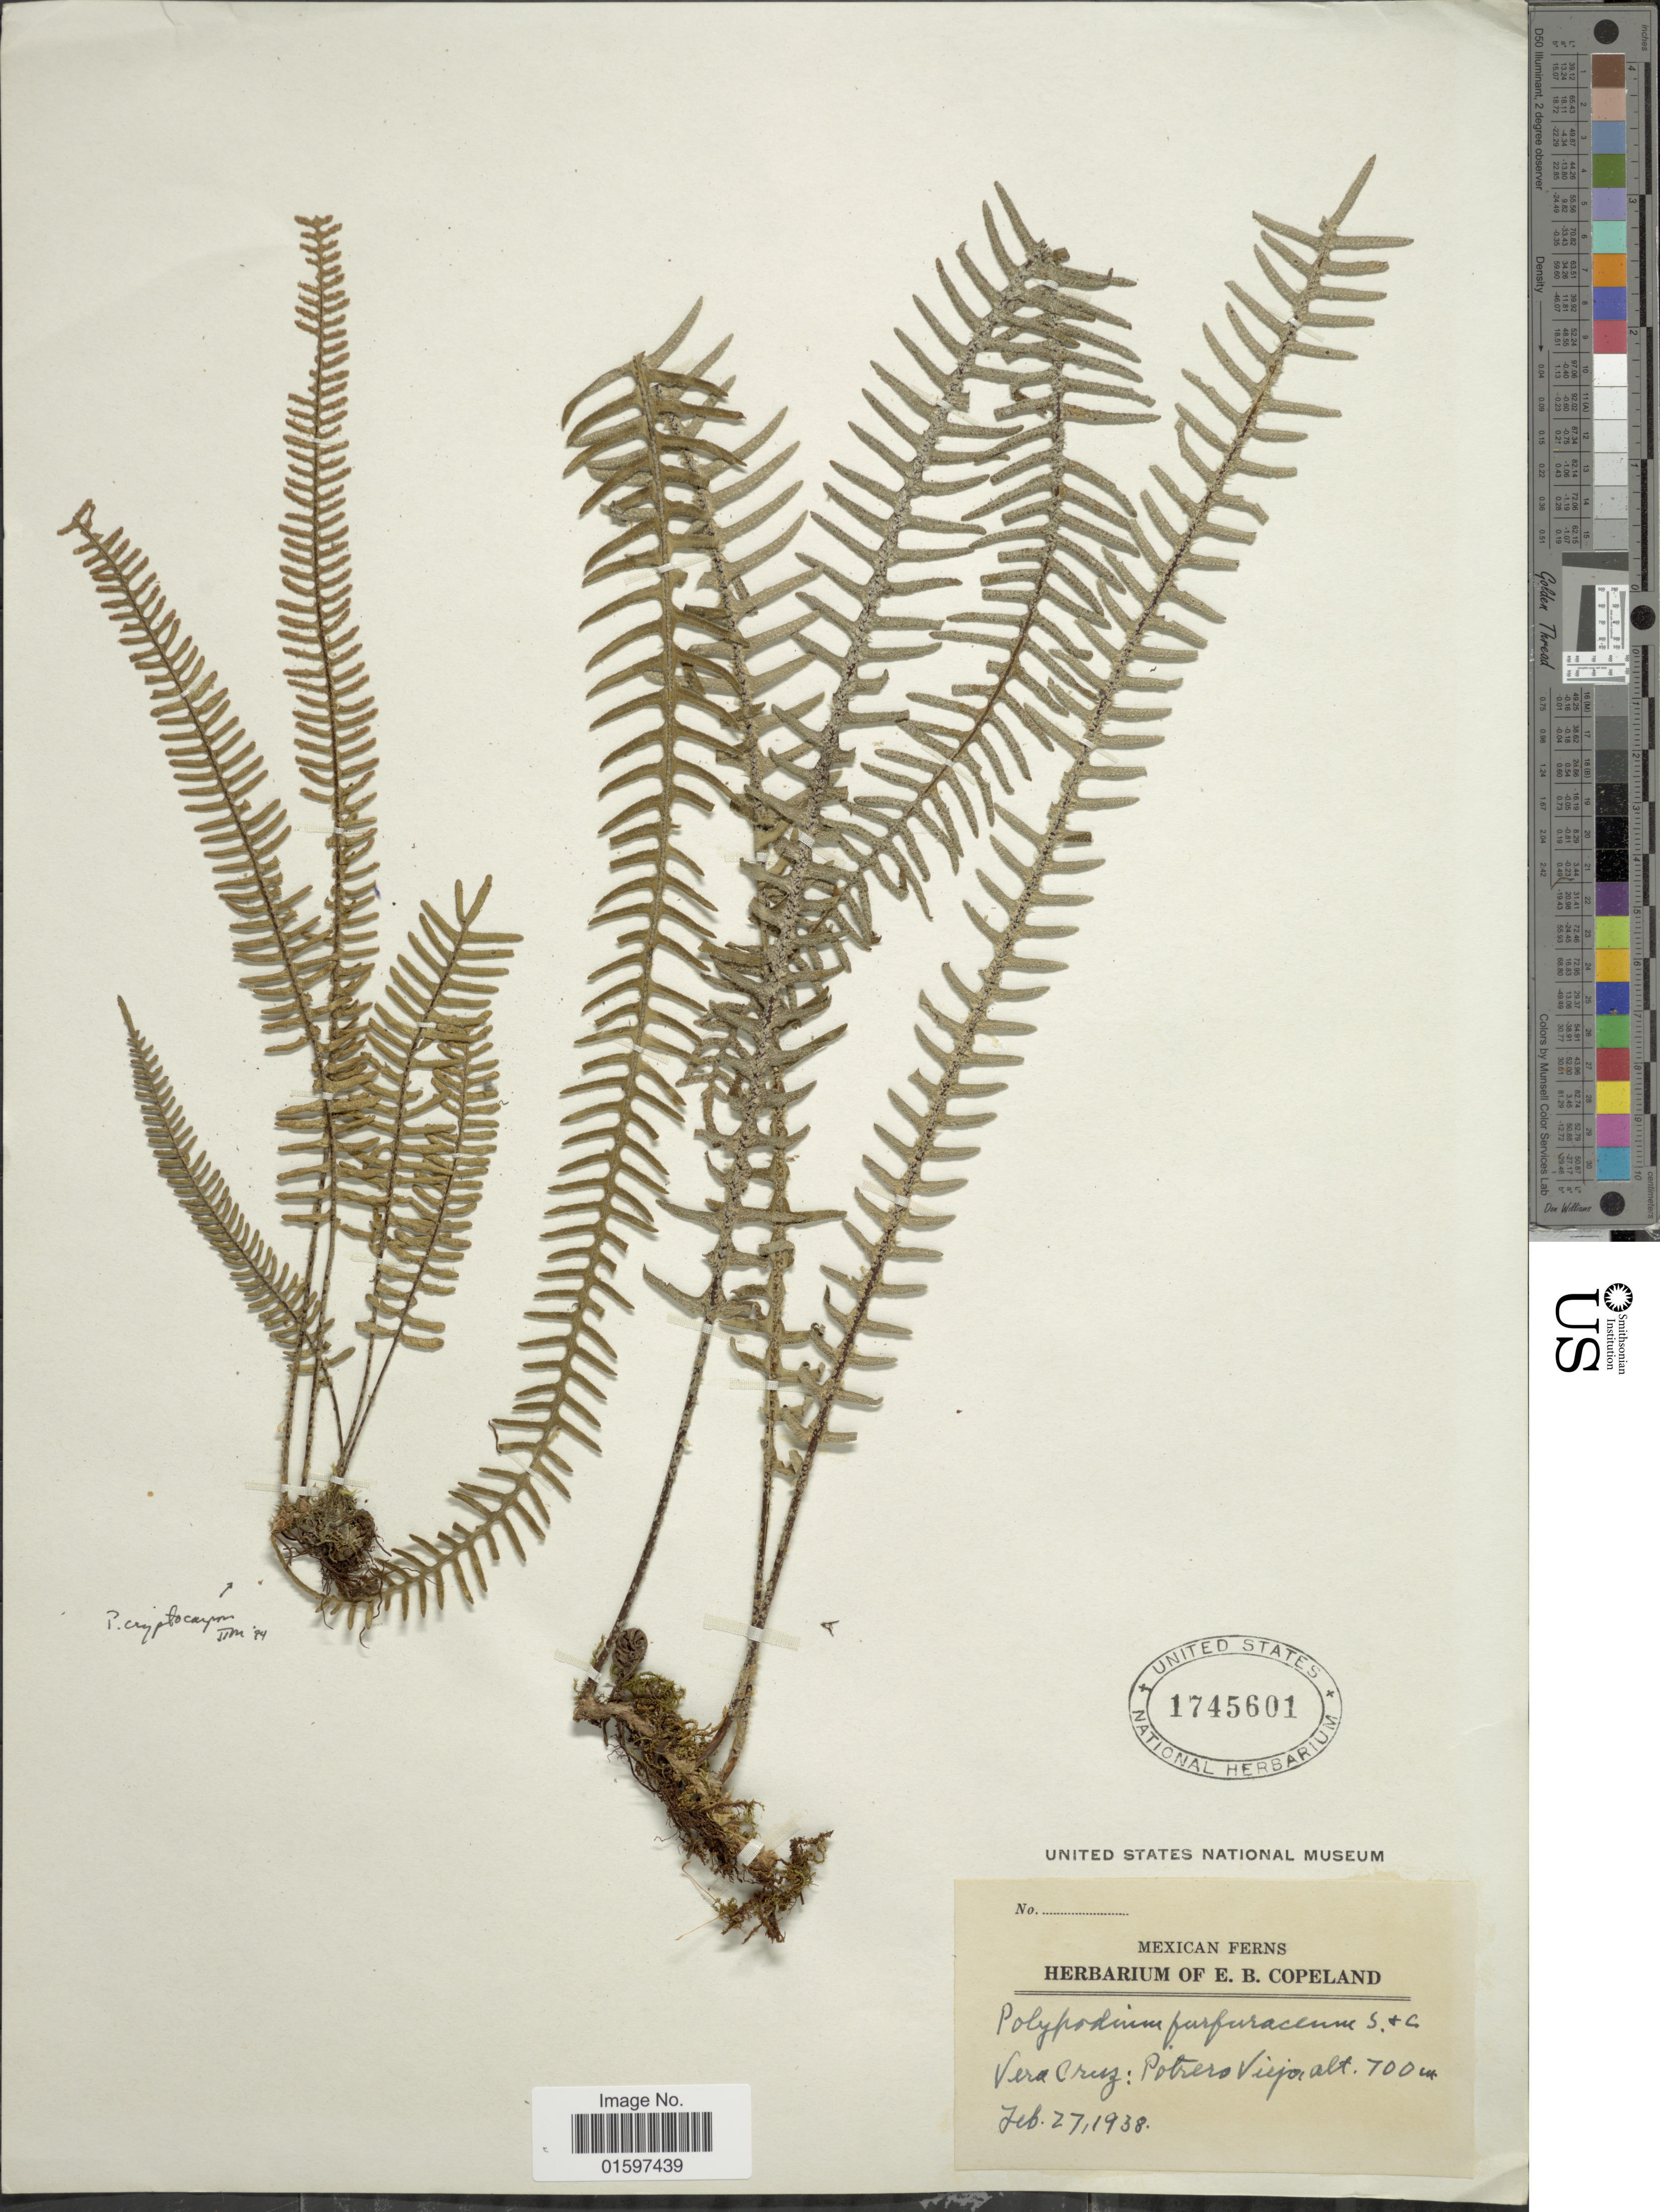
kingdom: Plantae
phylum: Tracheophyta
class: Polypodiopsida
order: Polypodiales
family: Polypodiaceae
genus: Pleopeltis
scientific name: Pleopeltis furfuracea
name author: (Schltdl. & Cham.) A.R. Sm. & Tejero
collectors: ex herb. E. B. Copeland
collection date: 1938-02-27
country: Mexico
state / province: Veracruz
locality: Vera Cruz: Potrero Viejo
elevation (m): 700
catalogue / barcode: US 1745601